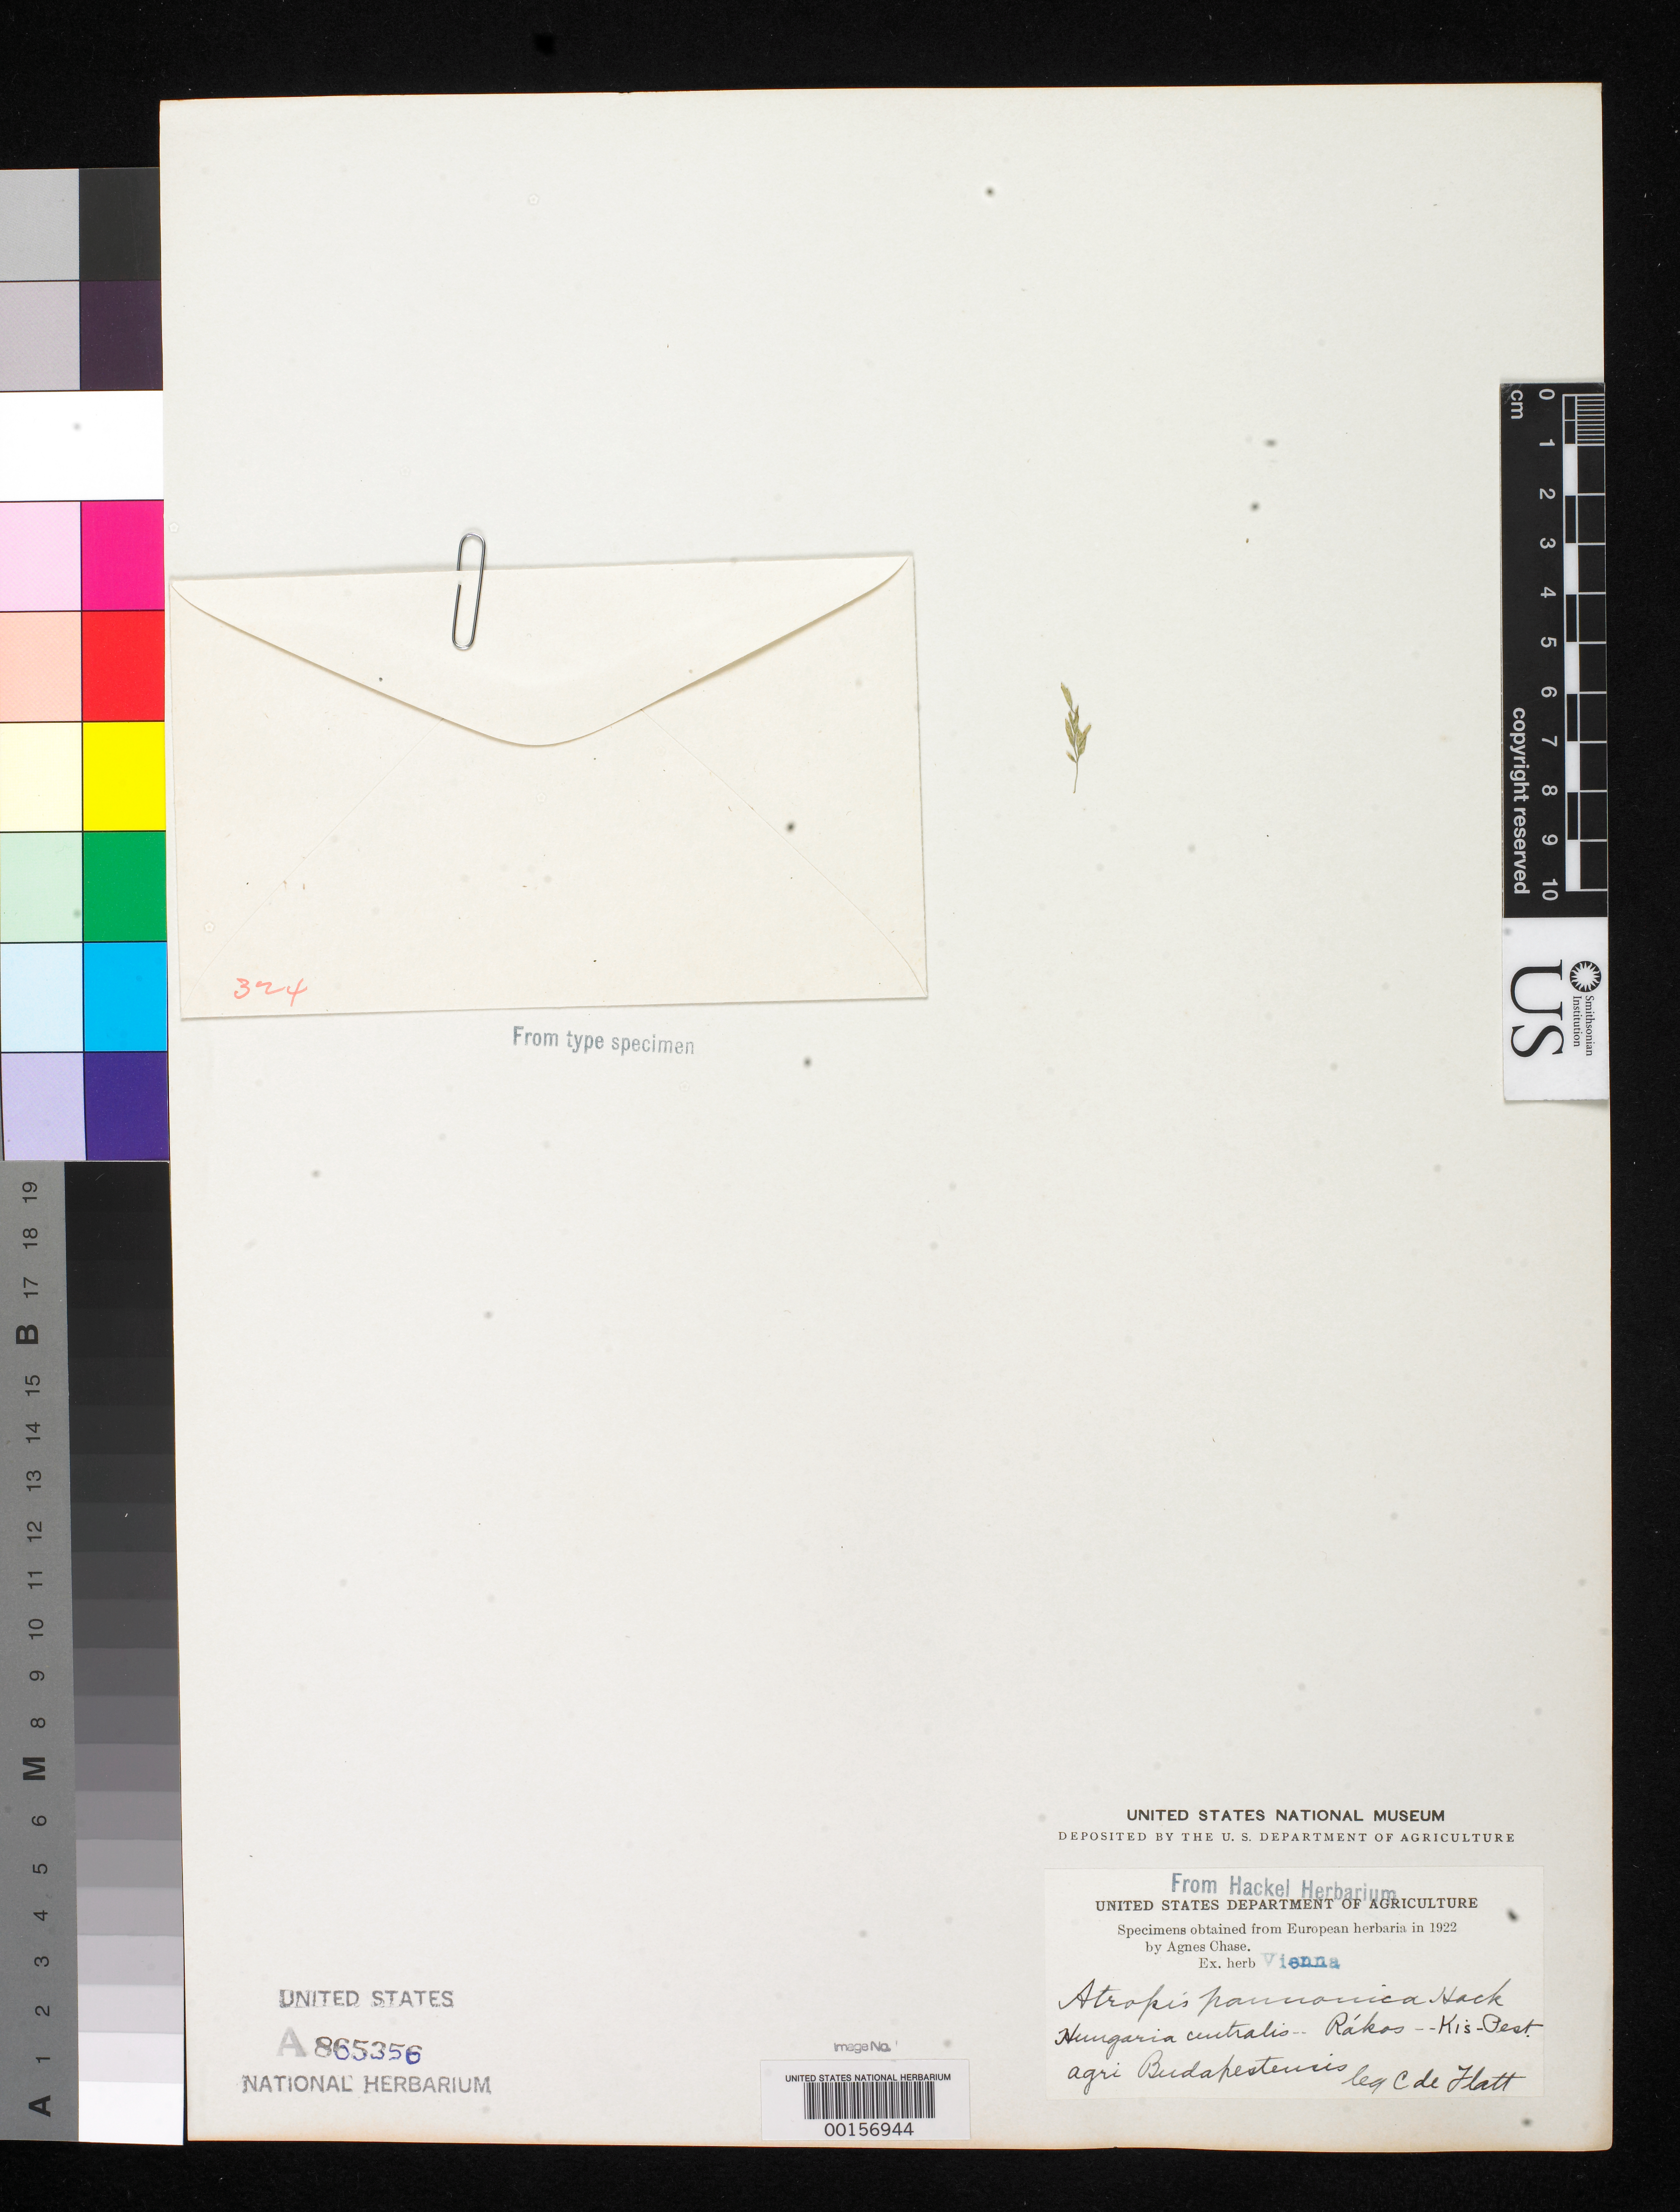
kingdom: Plantae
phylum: Tracheophyta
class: Liliopsida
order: Poales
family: Poaceae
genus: Atropis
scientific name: Atropis pannonica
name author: Hack.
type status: Type Fragment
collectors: C. de Flatt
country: Hungary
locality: Praedii Rakos versus Kis-Pest, agri Budapestinensis.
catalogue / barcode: US 865356A